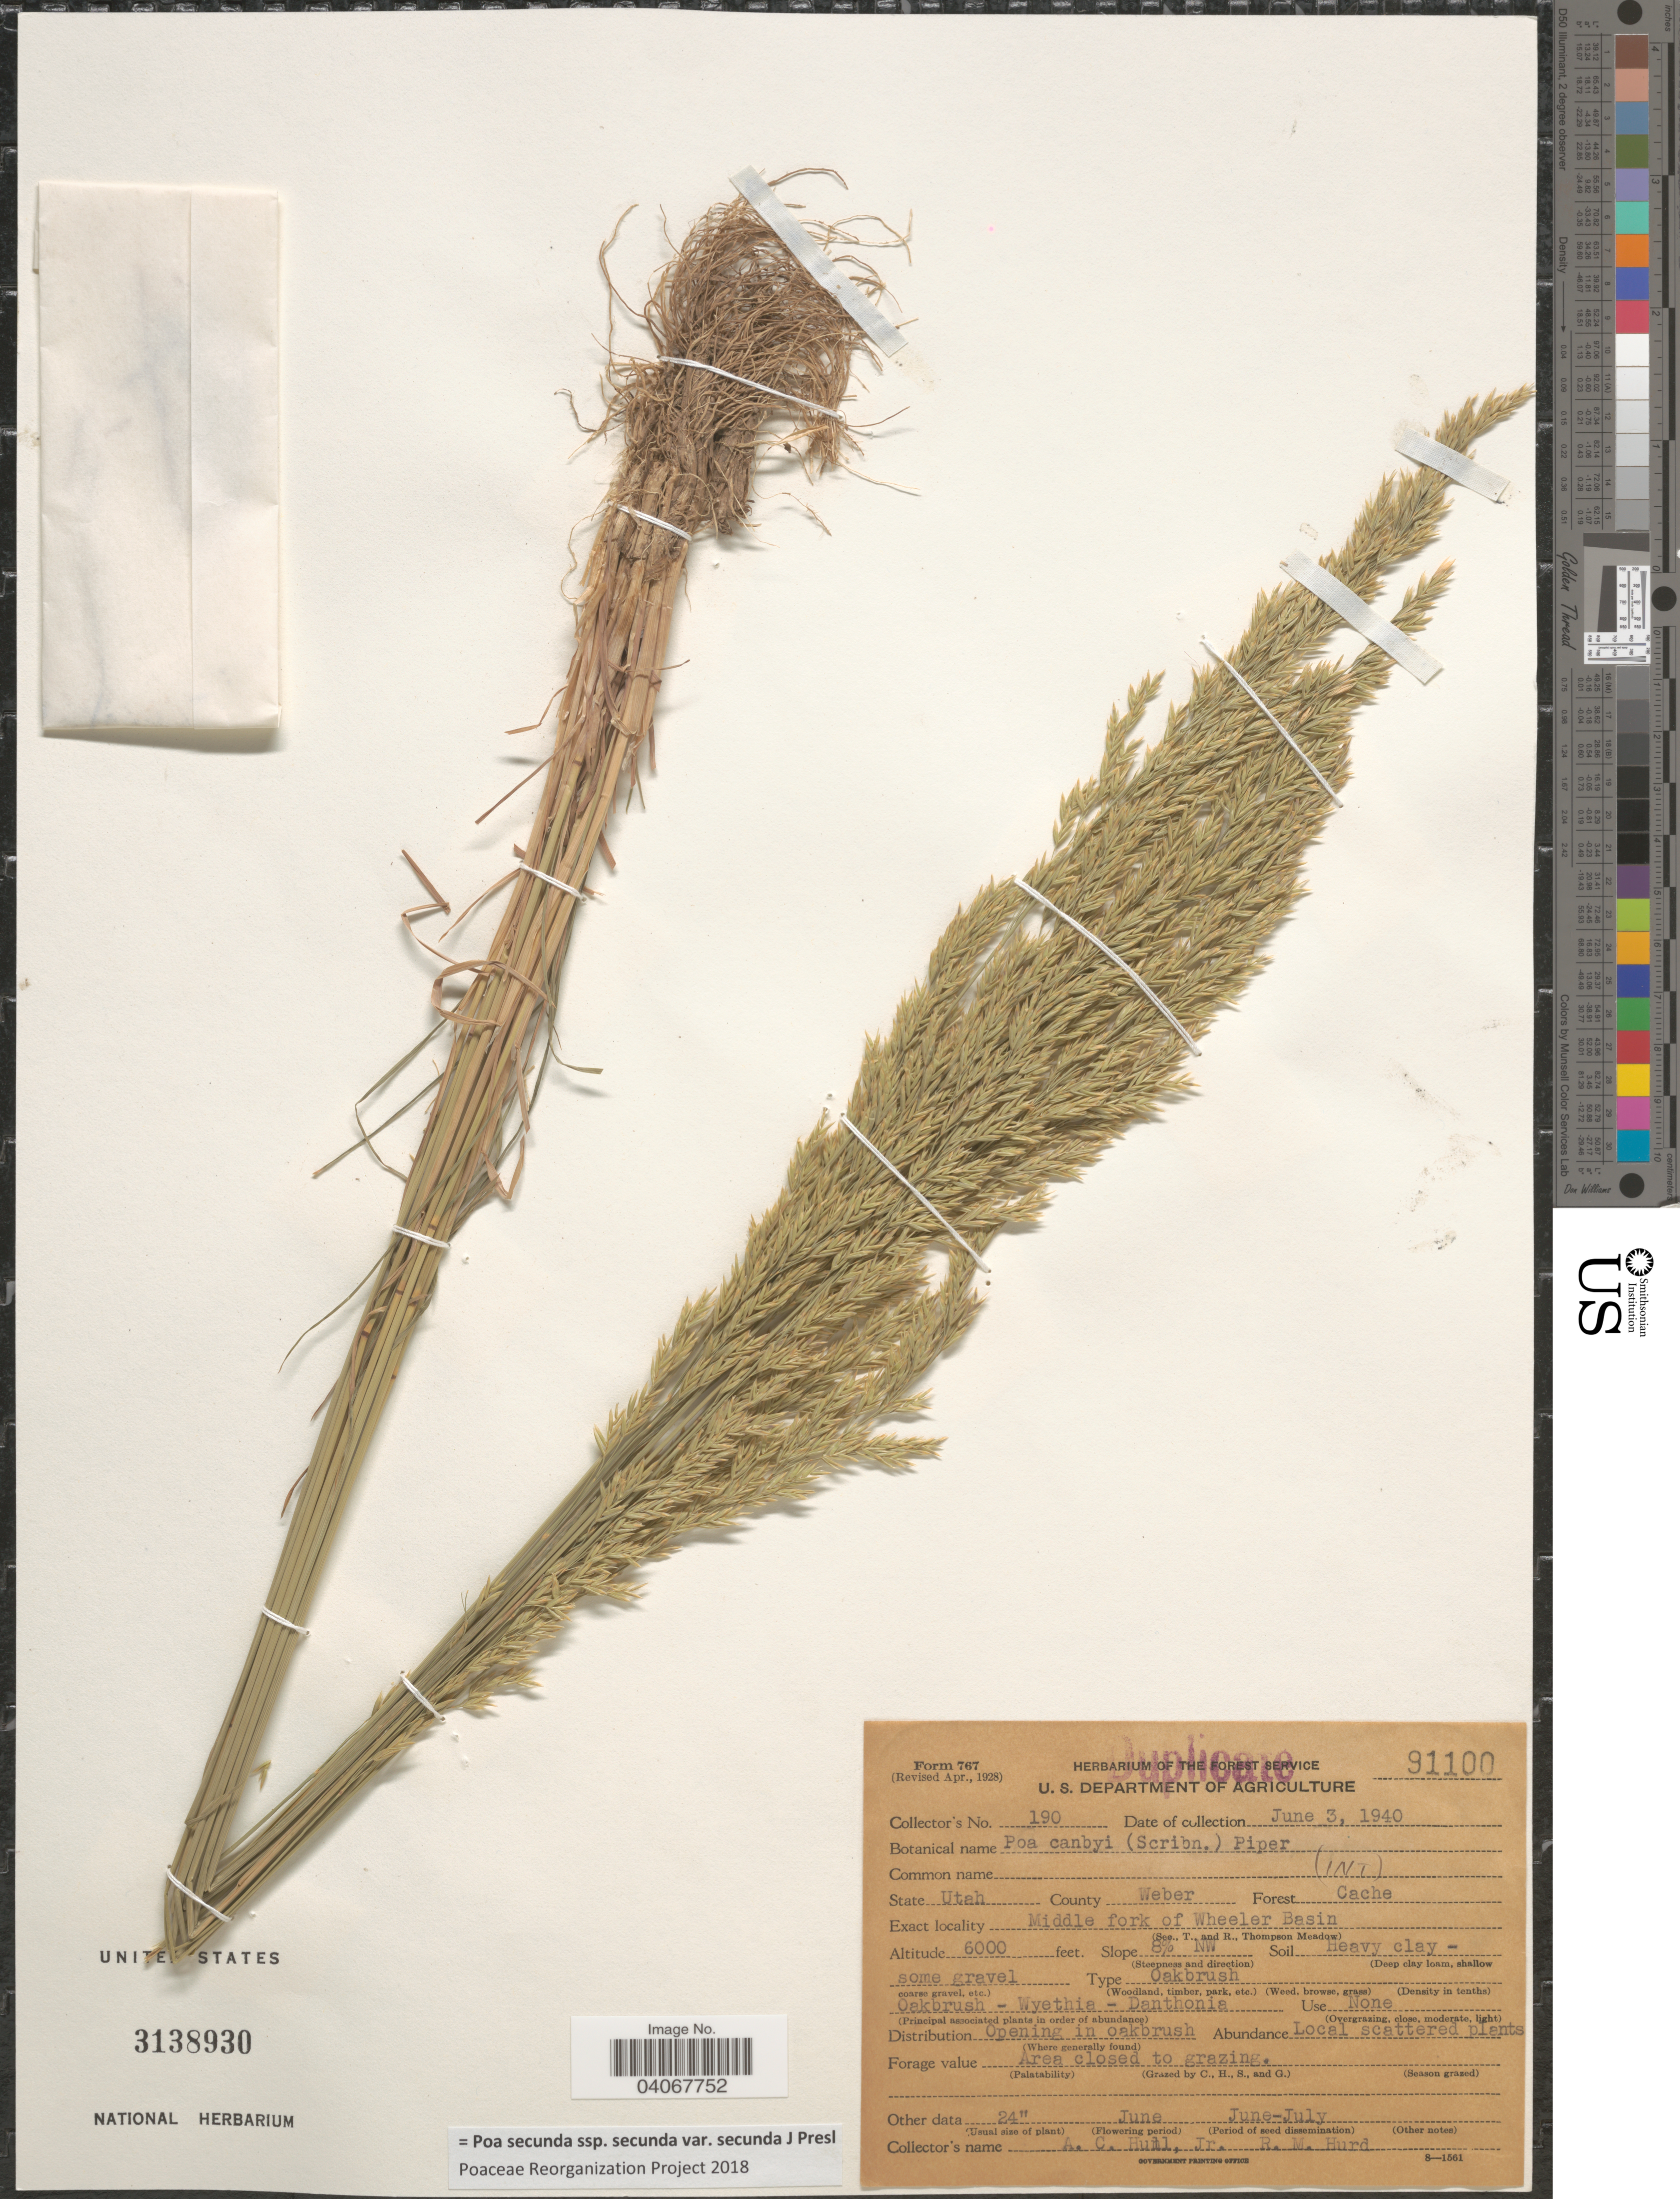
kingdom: Plantae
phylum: Tracheophyta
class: Liliopsida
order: Poales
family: Poaceae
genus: Poa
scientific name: Poa secunda subsp. secunda var. secunda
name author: J. Presl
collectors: A. Hull & R. Hurd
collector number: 190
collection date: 1940-06-03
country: United States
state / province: Utah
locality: County Weber. Forest Cache. Middle fork of Wheeler Basin.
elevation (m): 1829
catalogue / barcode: US 3138930